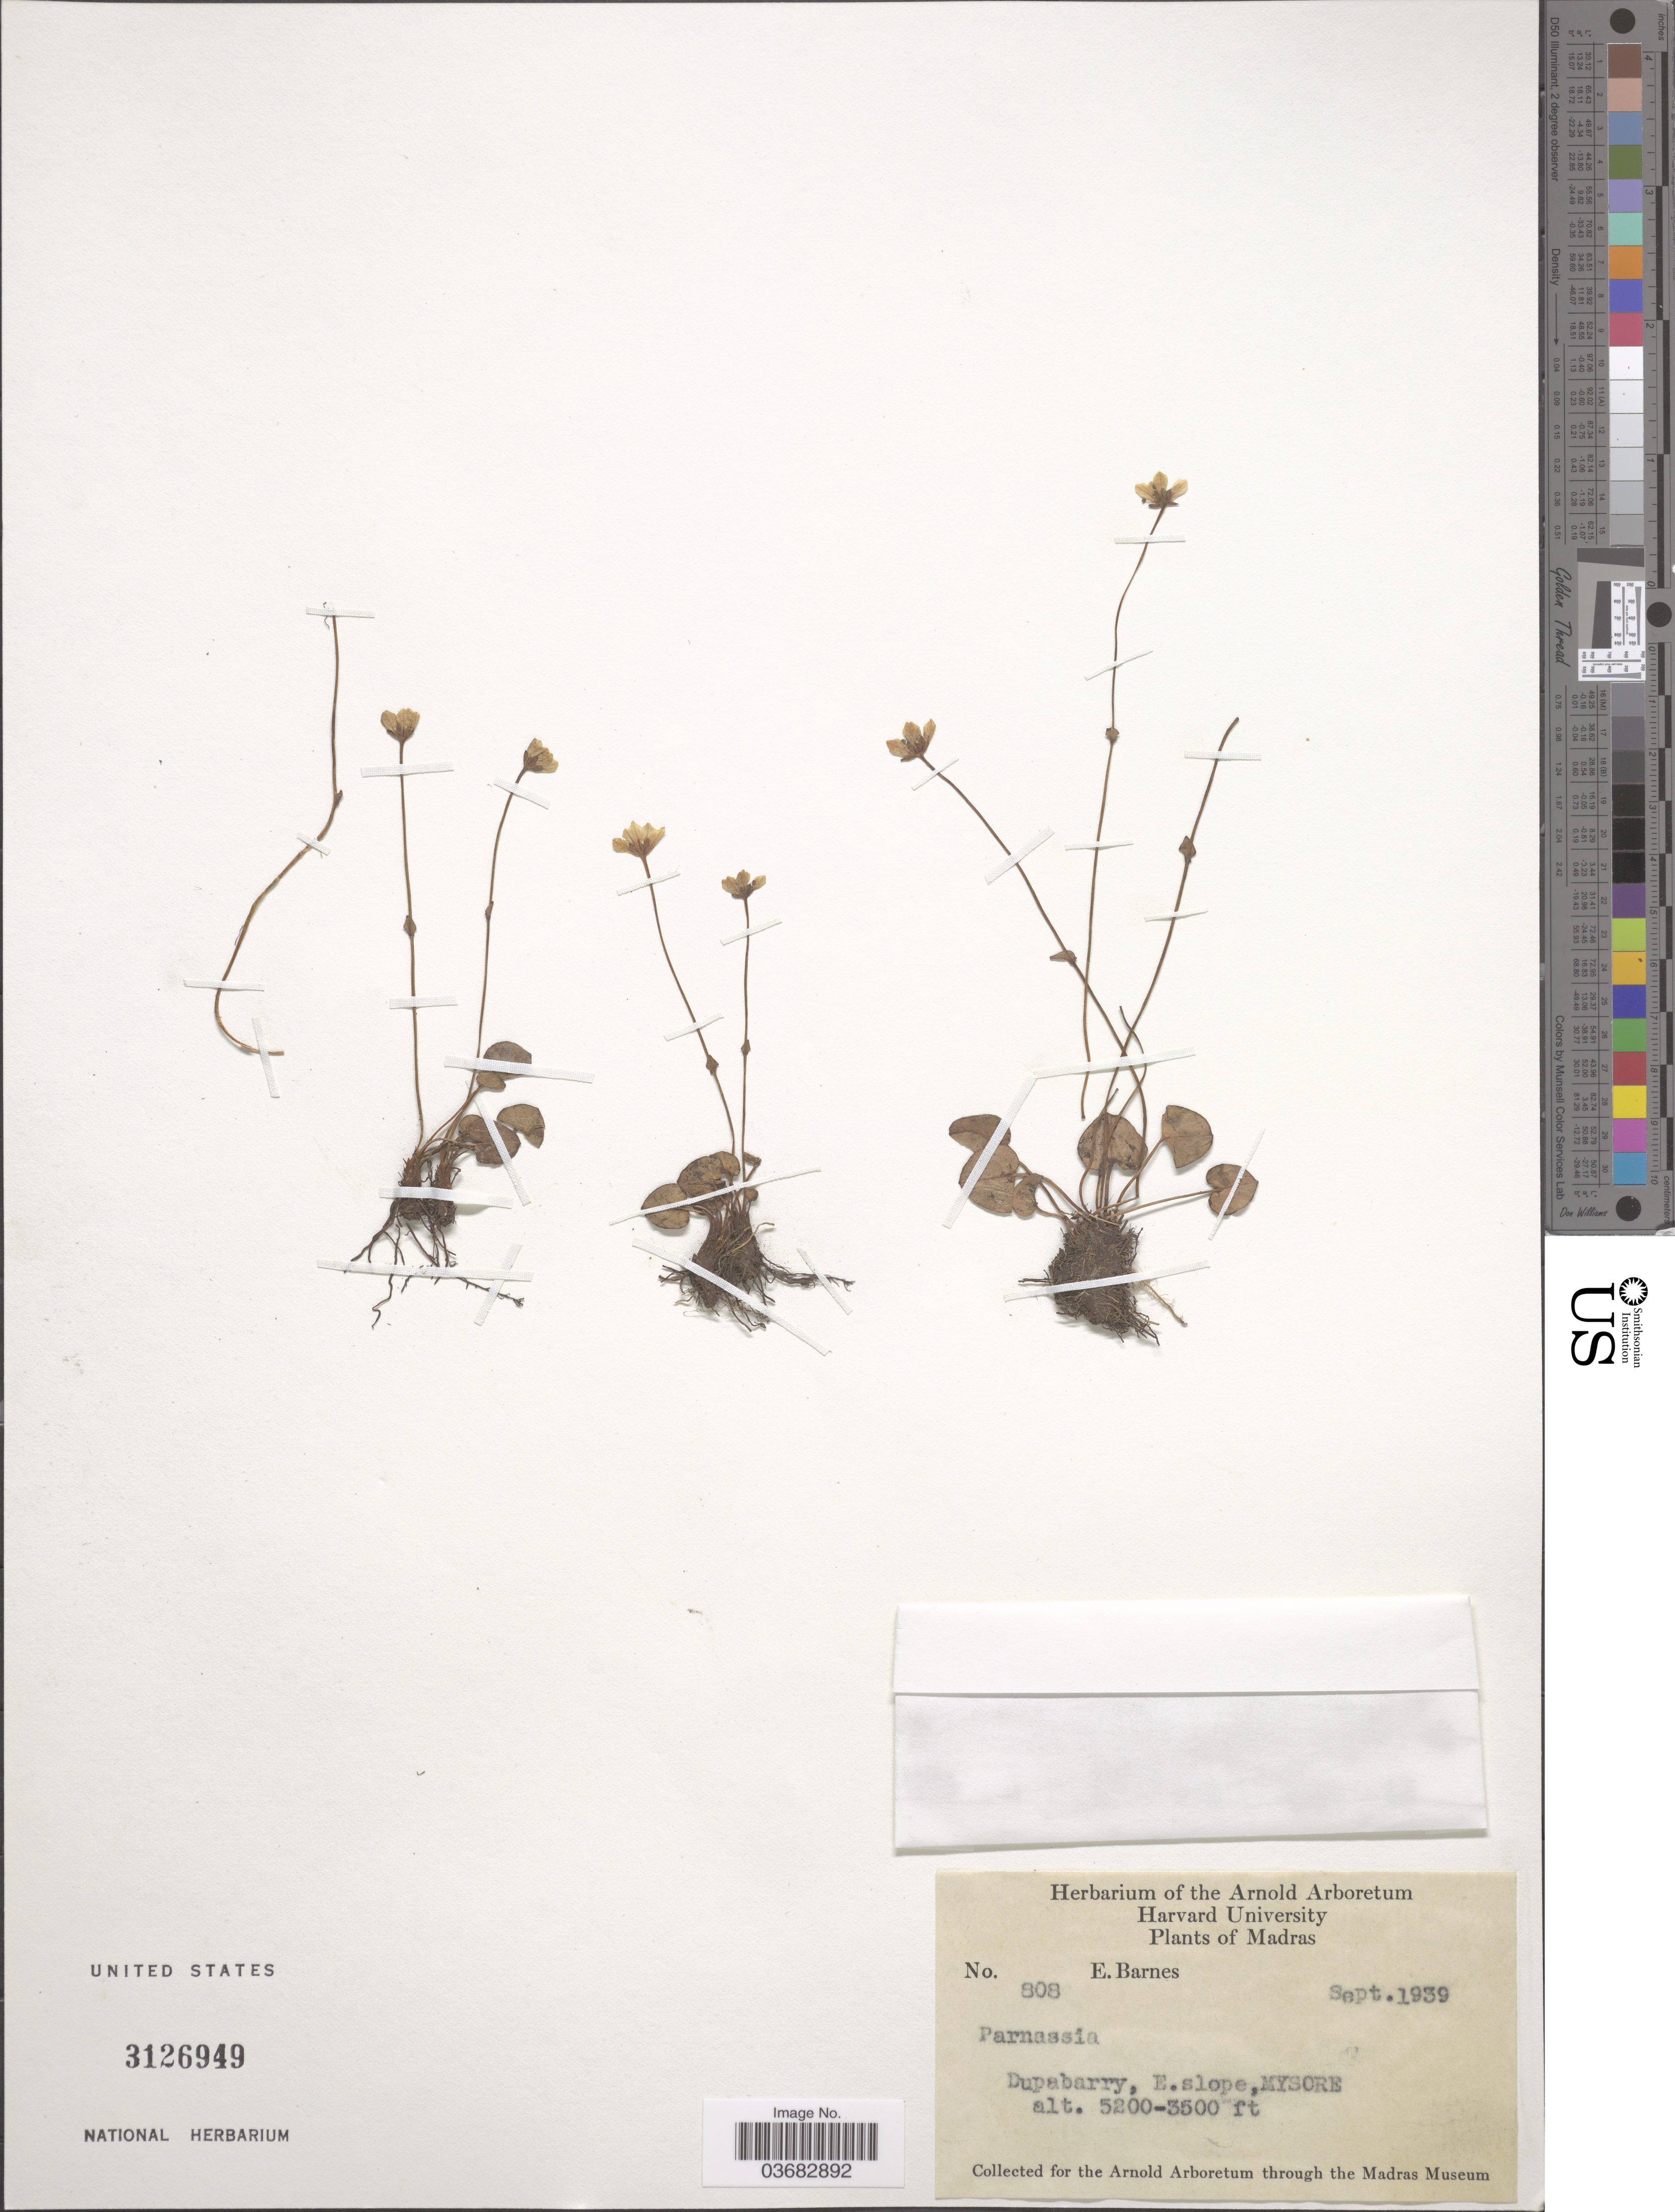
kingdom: Plantae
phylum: Tracheophyta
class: Magnoliopsida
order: Celastrales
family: Parnassiaceae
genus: Parnassia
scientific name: Parnassia sp.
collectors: E. Barnes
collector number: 808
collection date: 1939-09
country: India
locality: Madras. Dupabarry, E.slope, Mysore.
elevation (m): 1067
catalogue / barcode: US 3126949